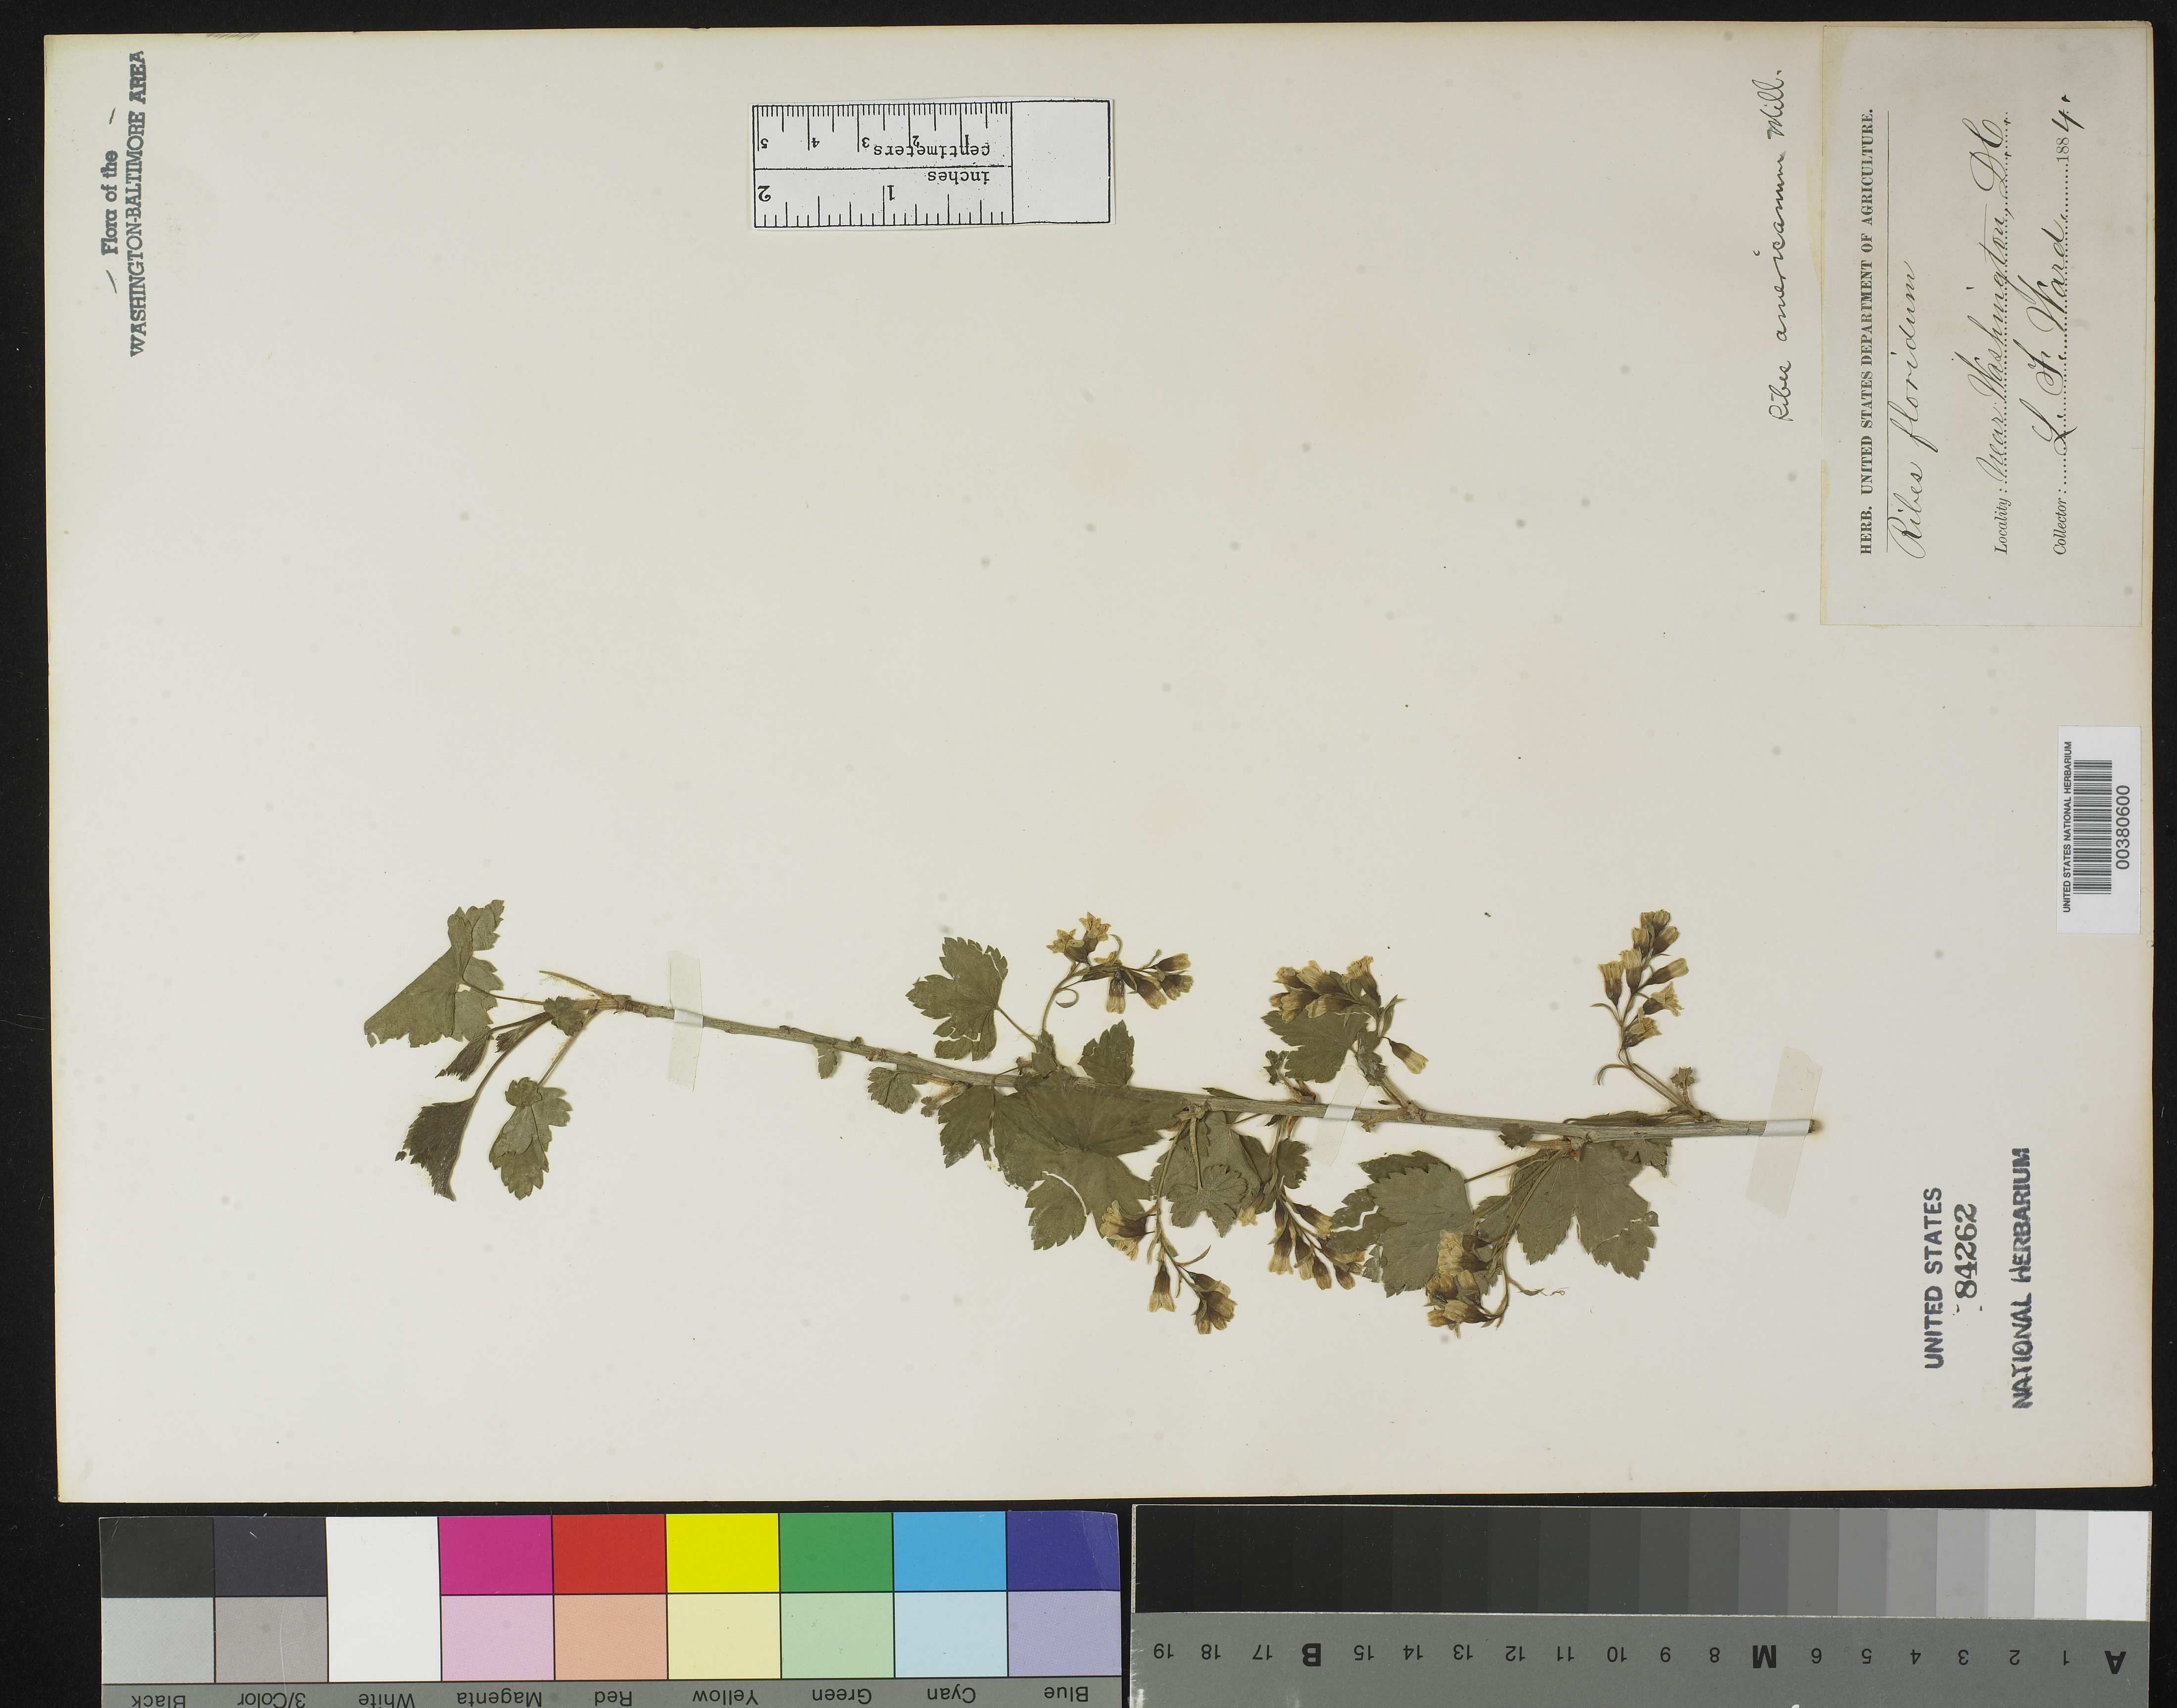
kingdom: Plantae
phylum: Tracheophyta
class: Magnoliopsida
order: Saxifragales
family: Grossulariaceae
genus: Ribes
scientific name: Ribes americanum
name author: Mill.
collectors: L. F. Ward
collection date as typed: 1884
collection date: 1884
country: United States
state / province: District of Columbia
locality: Washington DC area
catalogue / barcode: US 84262